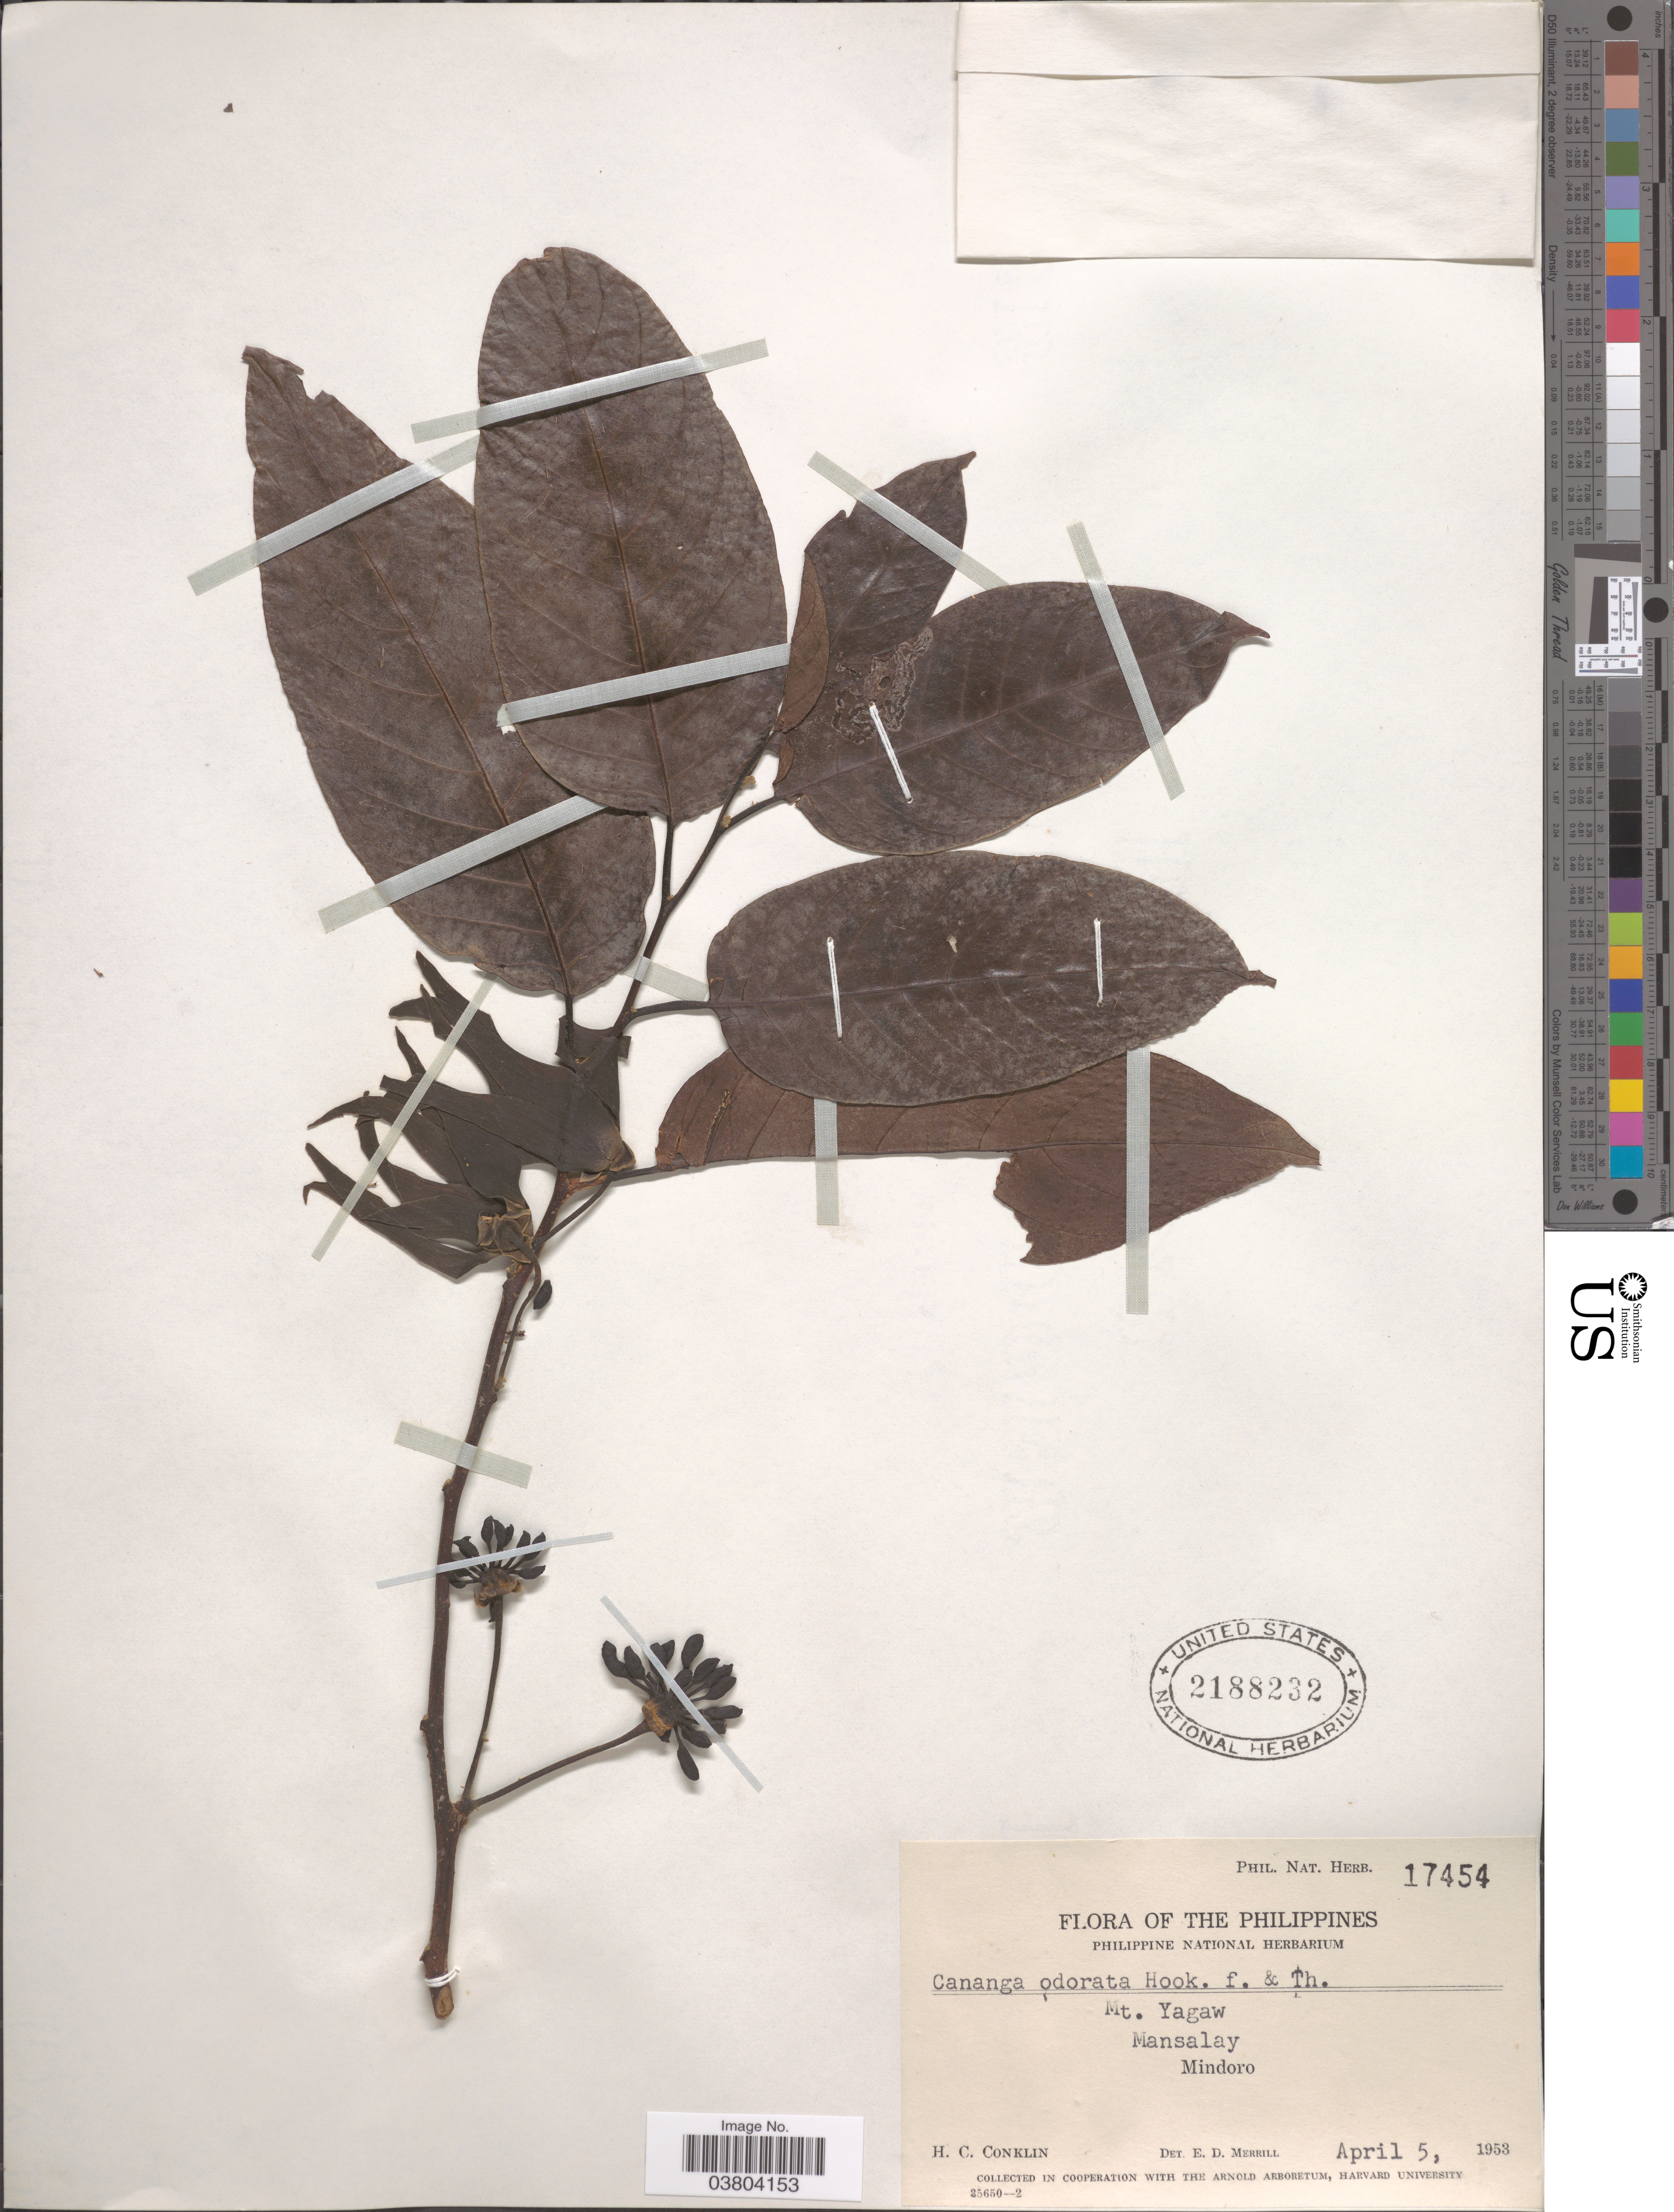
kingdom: Plantae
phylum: Tracheophyta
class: Magnoliopsida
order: Magnoliales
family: Annonaceae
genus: Cananga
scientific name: Cananga odorata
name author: (Lam.) Hook. f. & Thomson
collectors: H. Conklin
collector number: Phil. Nat. Herb. 17454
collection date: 1953-04-05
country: Philippines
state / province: Mimaropa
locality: Mt. Yagaw. Mansalay. Mindoro.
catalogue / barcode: US 2188232